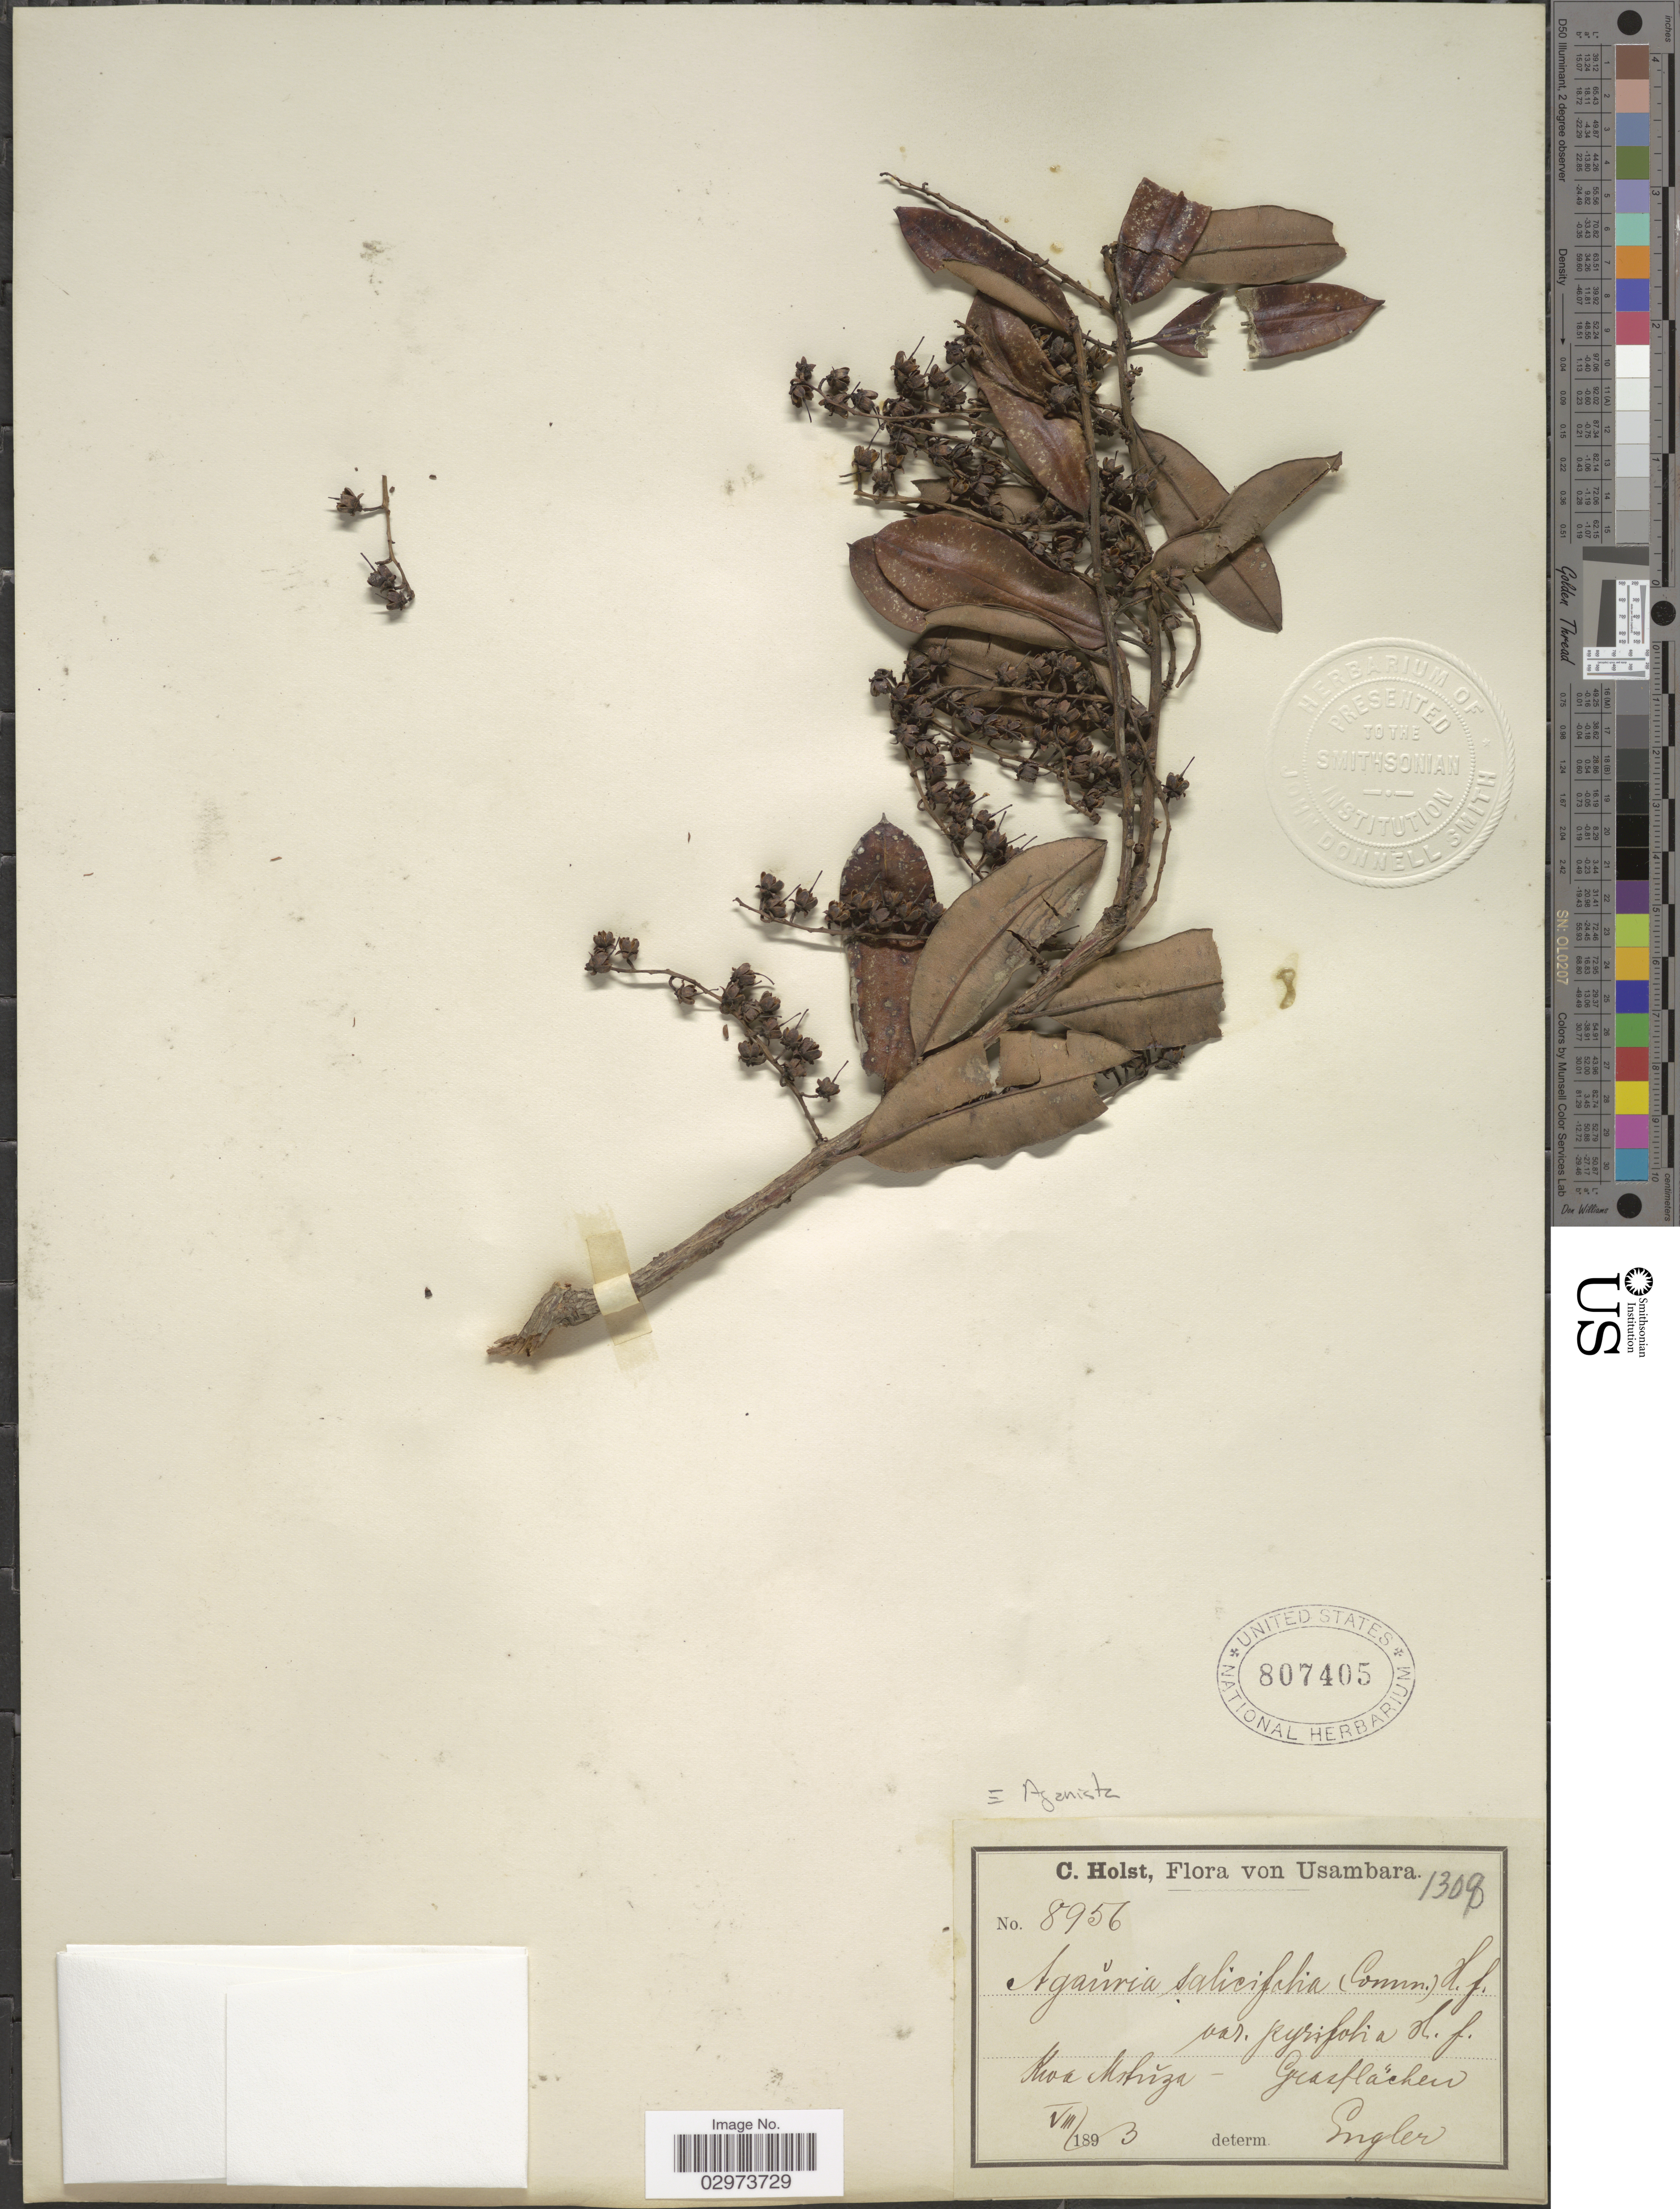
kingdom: Plantae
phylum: Tracheophyta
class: Magnoliopsida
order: Ericales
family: Ericaceae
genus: Agarista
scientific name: Agarista salicifolia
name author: (Lam.) G. Don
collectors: C. H. Holst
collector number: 8956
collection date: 1893-08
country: Tanzania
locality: Usambara. Kwa Mstuza.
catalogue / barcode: US 807405